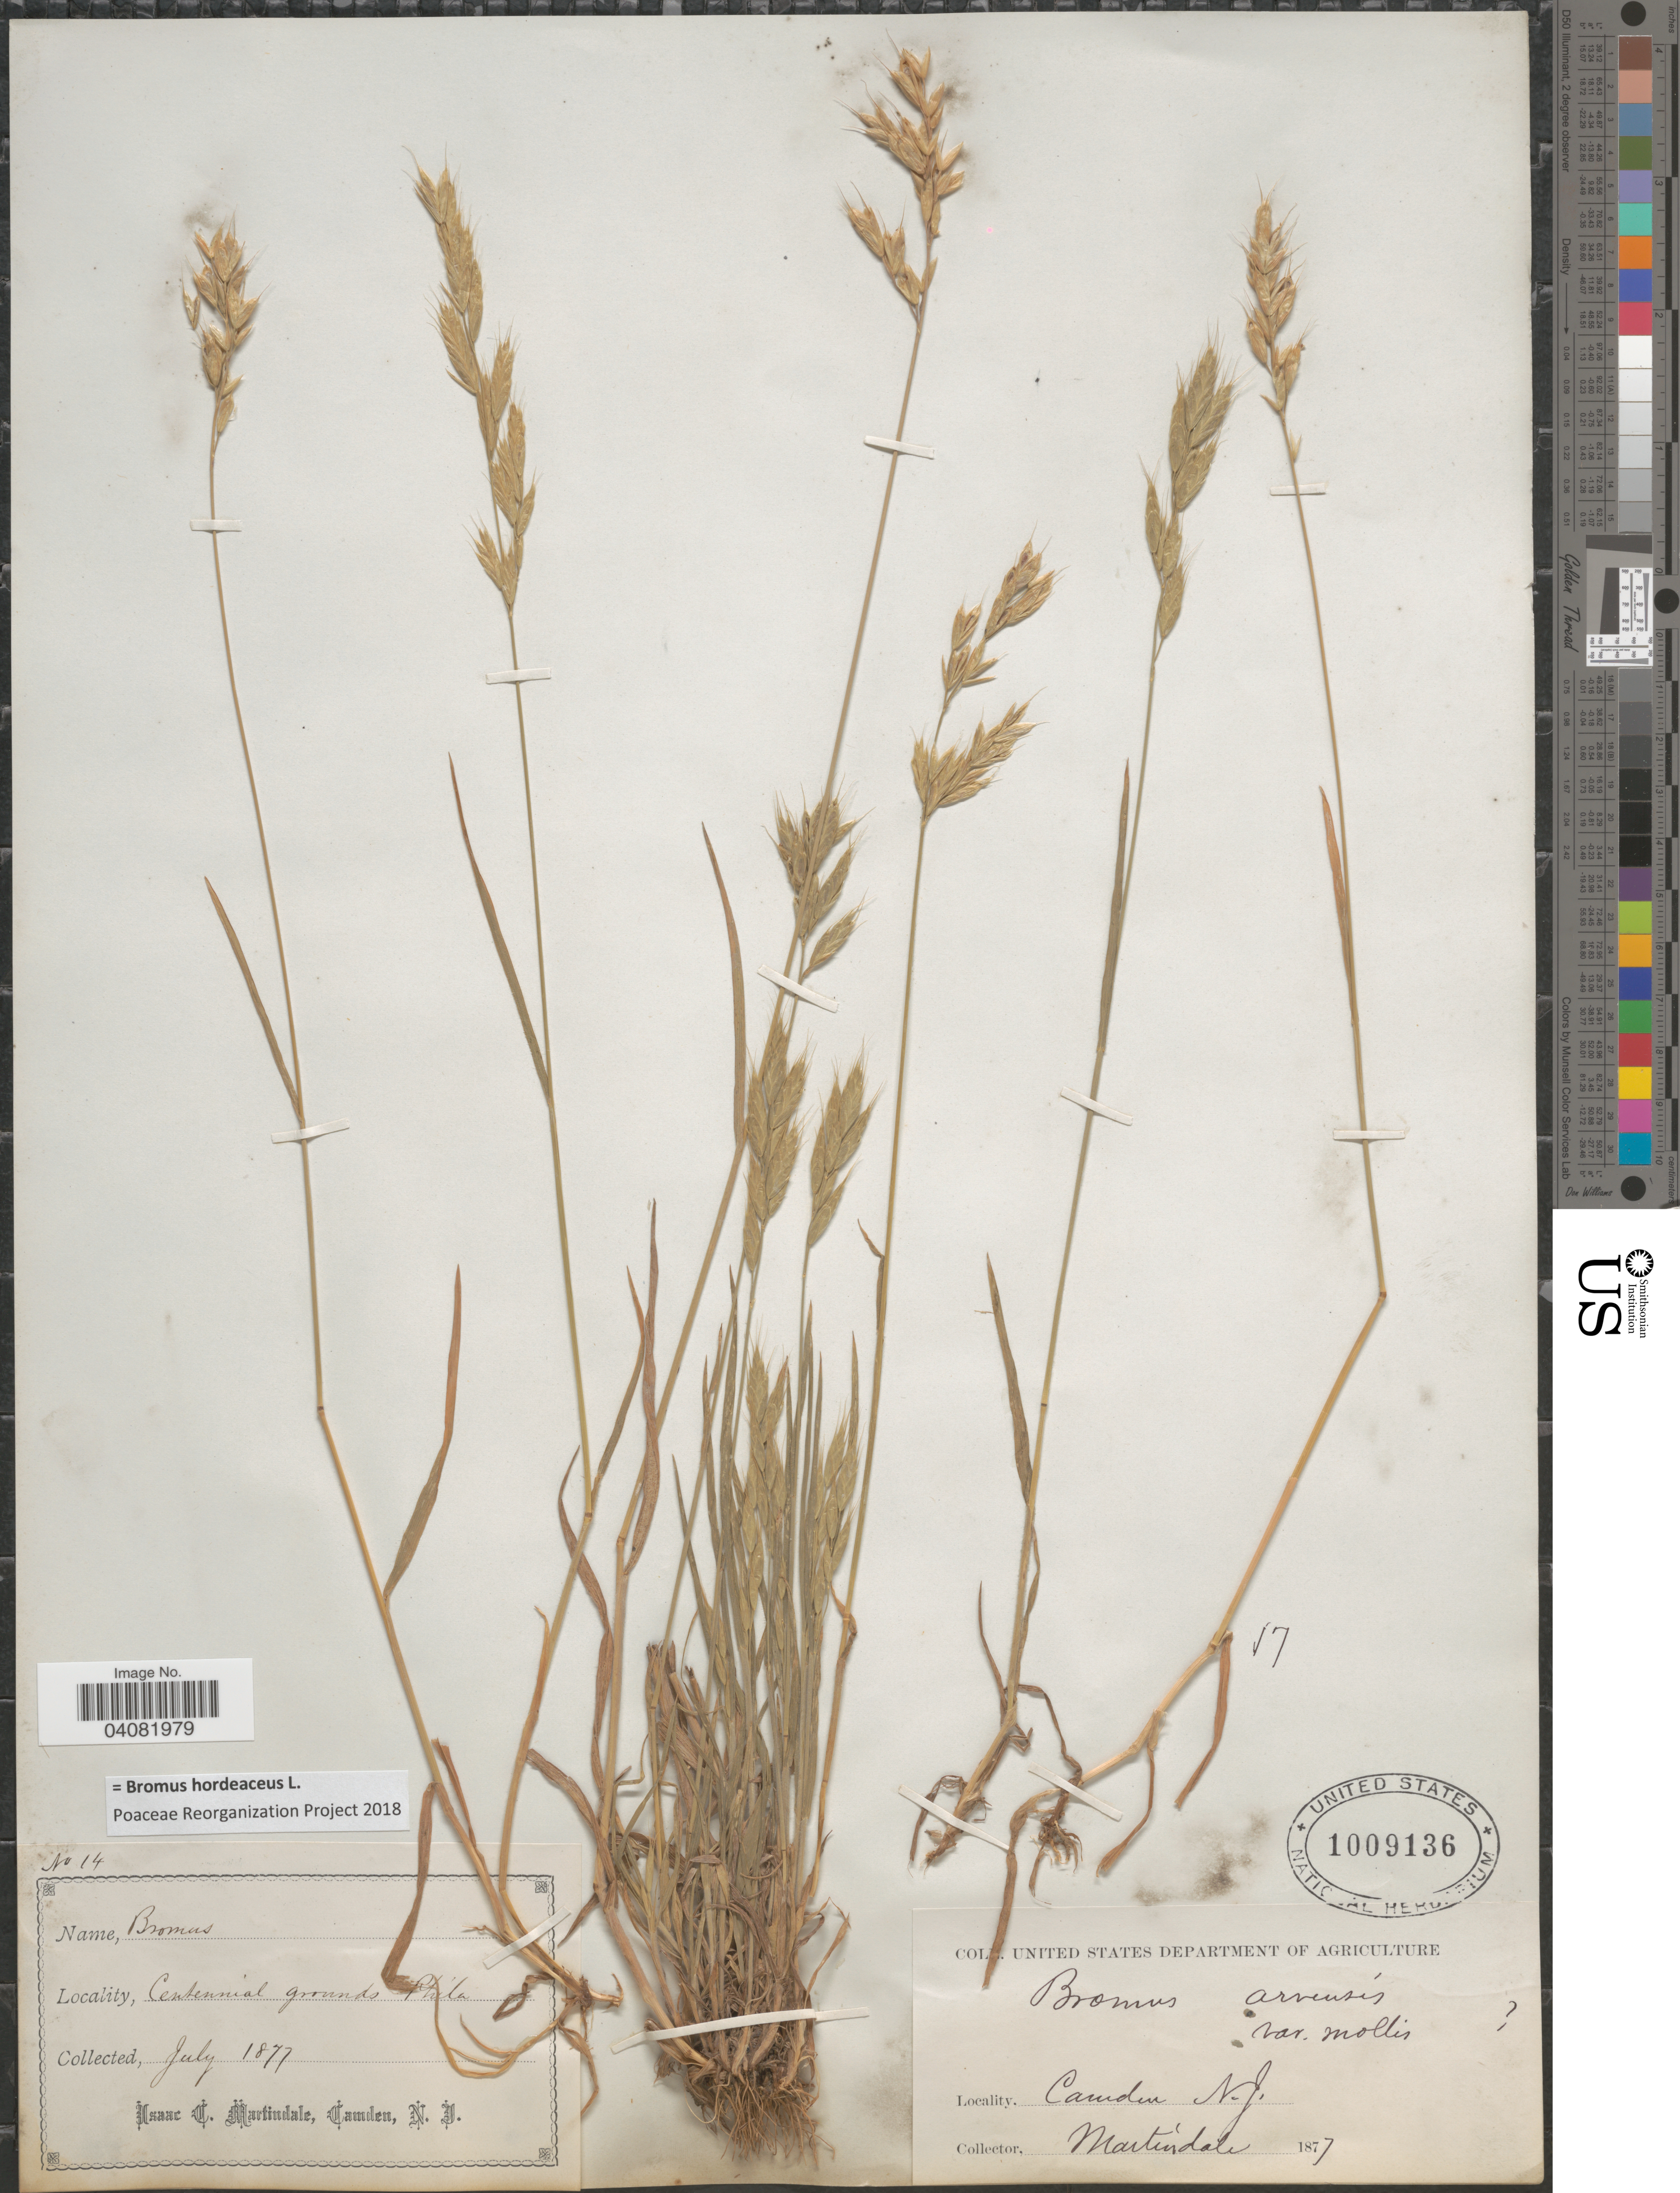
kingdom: Plantae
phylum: Tracheophyta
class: Liliopsida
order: Poales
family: Poaceae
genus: Bromus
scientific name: Bromus hordeaceus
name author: L.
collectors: I. C. Martindale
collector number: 14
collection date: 1877-07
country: United States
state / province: New Jersey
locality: Centennial grounds Phila. Camden.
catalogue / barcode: US 1009136